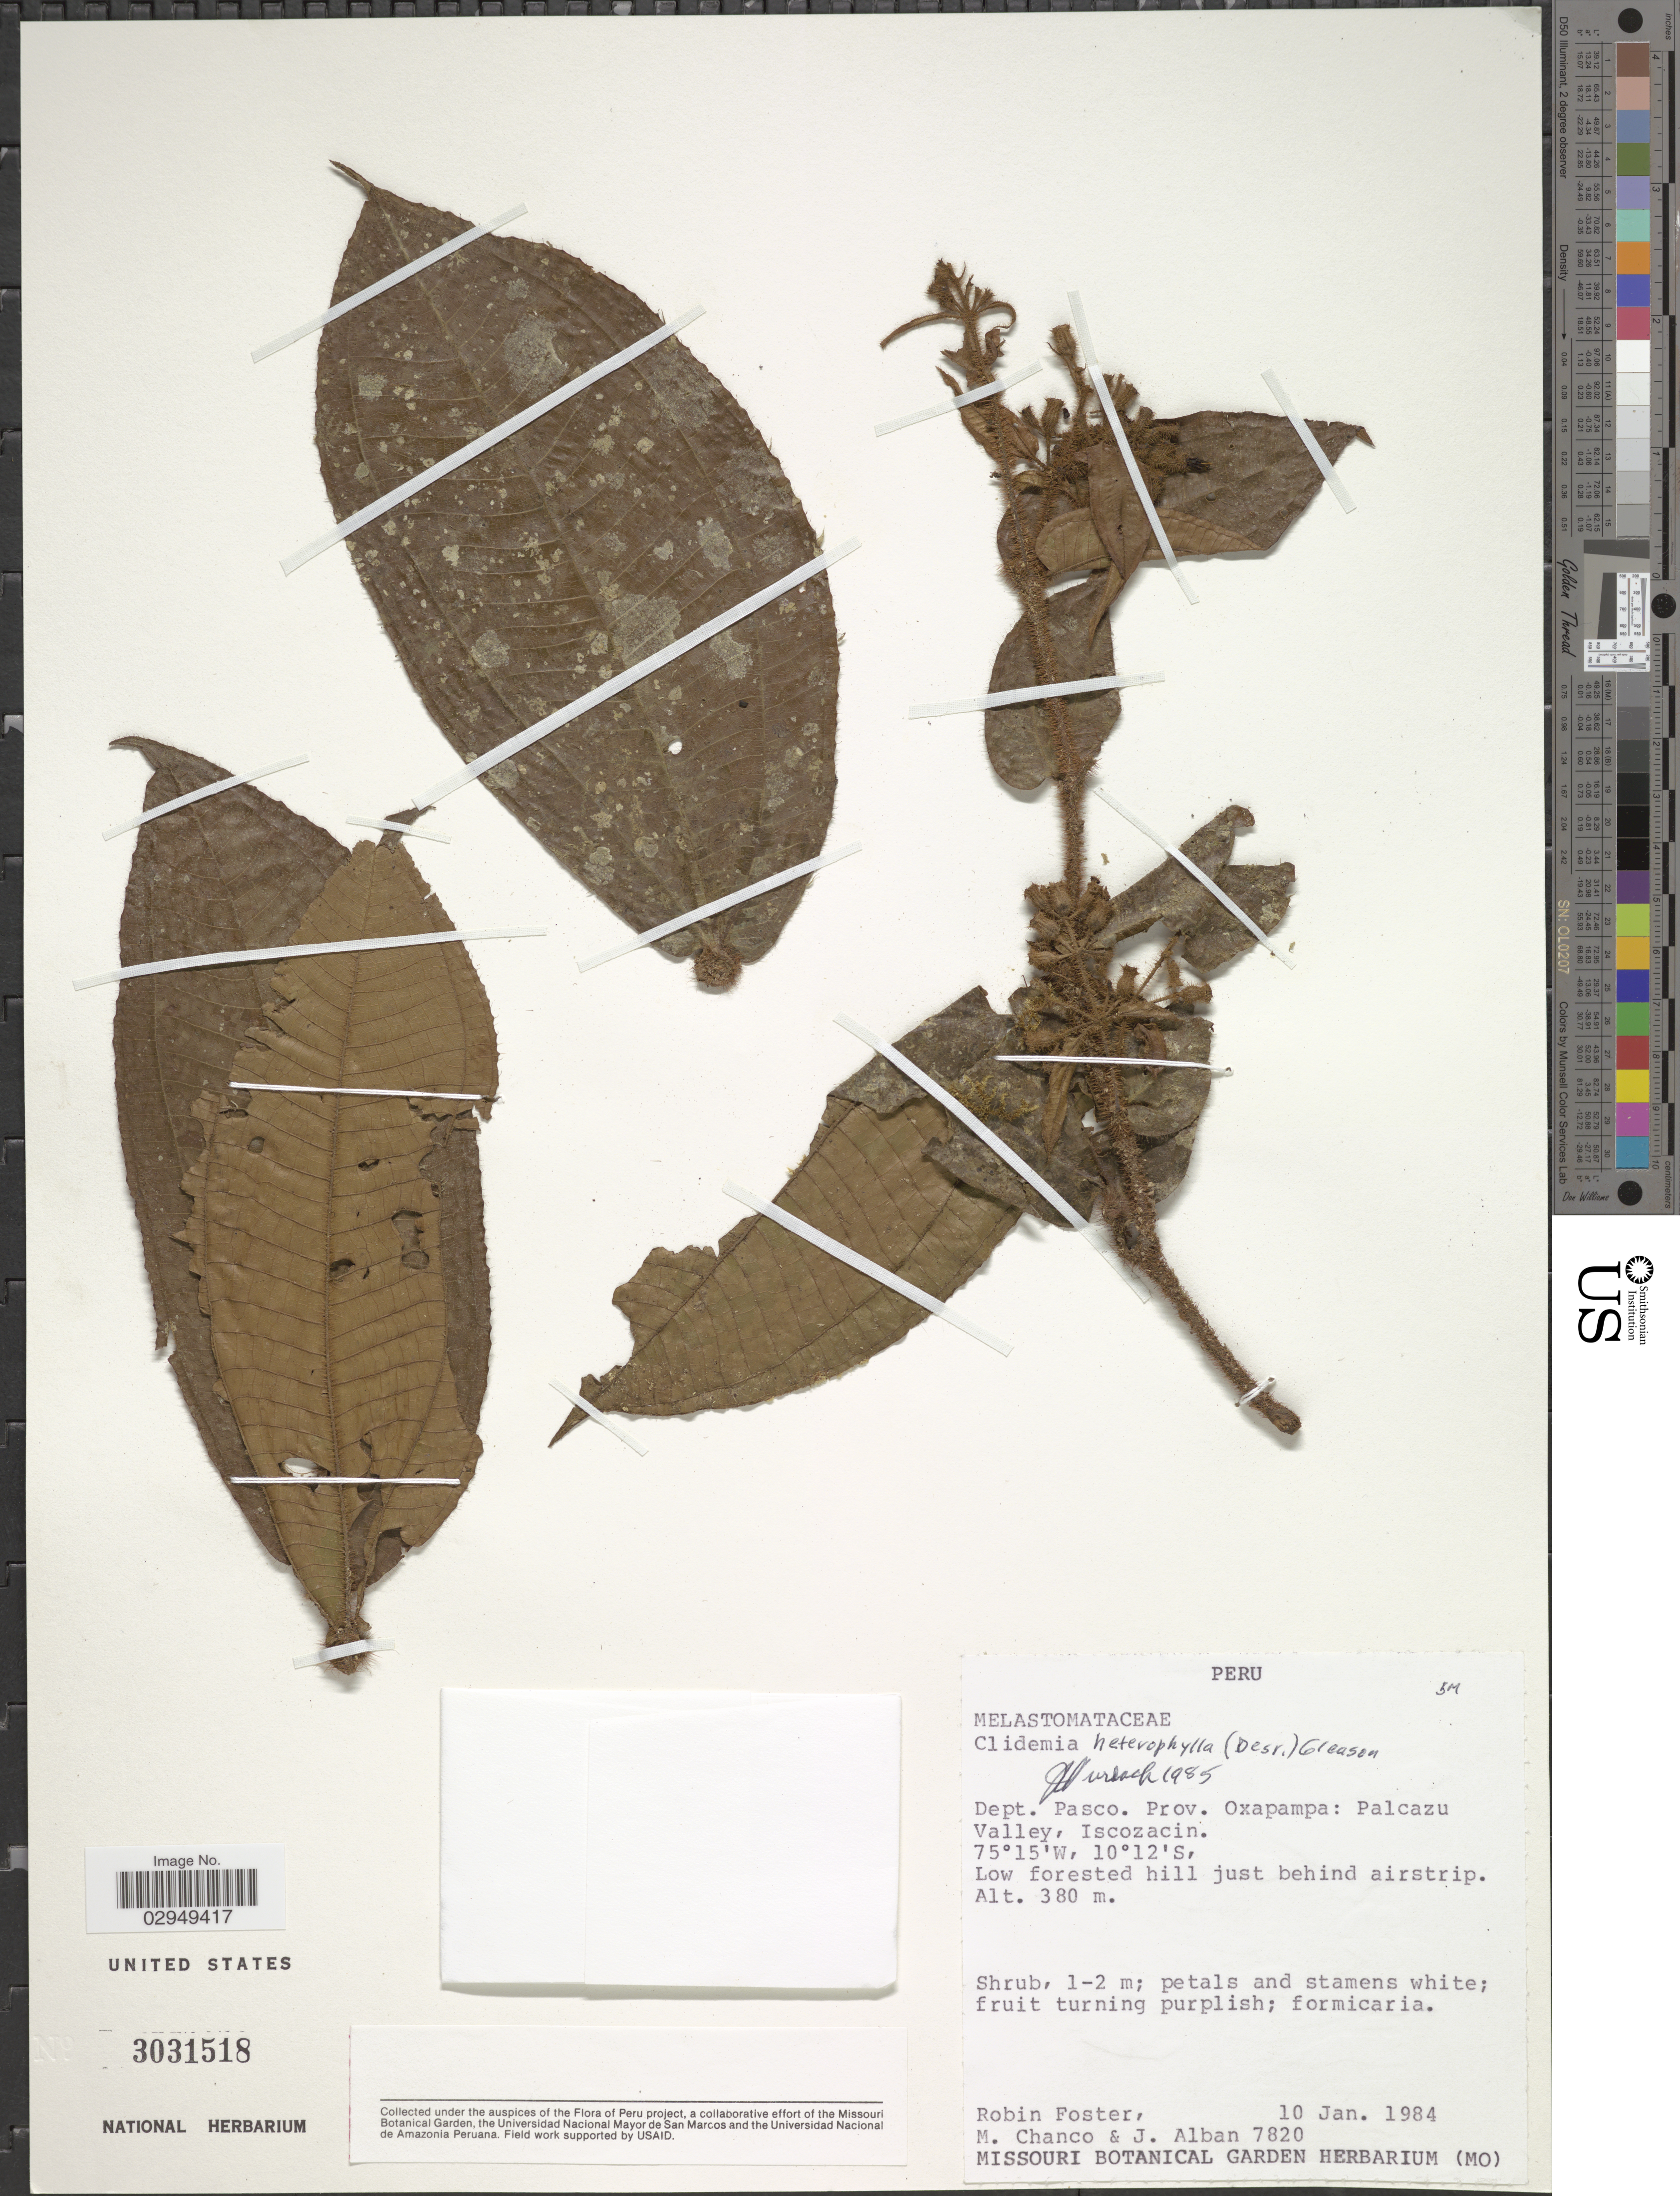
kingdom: Plantae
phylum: Tracheophyta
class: Magnoliopsida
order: Myrtales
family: Melastomataceae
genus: Clidemia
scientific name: Clidemia heterophylla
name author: Steud.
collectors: R. B. Foster, M. Chanco & J. Alban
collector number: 7820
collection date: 1984-01-10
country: Peru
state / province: Pasco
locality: Dept. Pasco. Prov. Oxapampa: Palcazu Valley, Iscozacin.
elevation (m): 380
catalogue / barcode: US 3031518